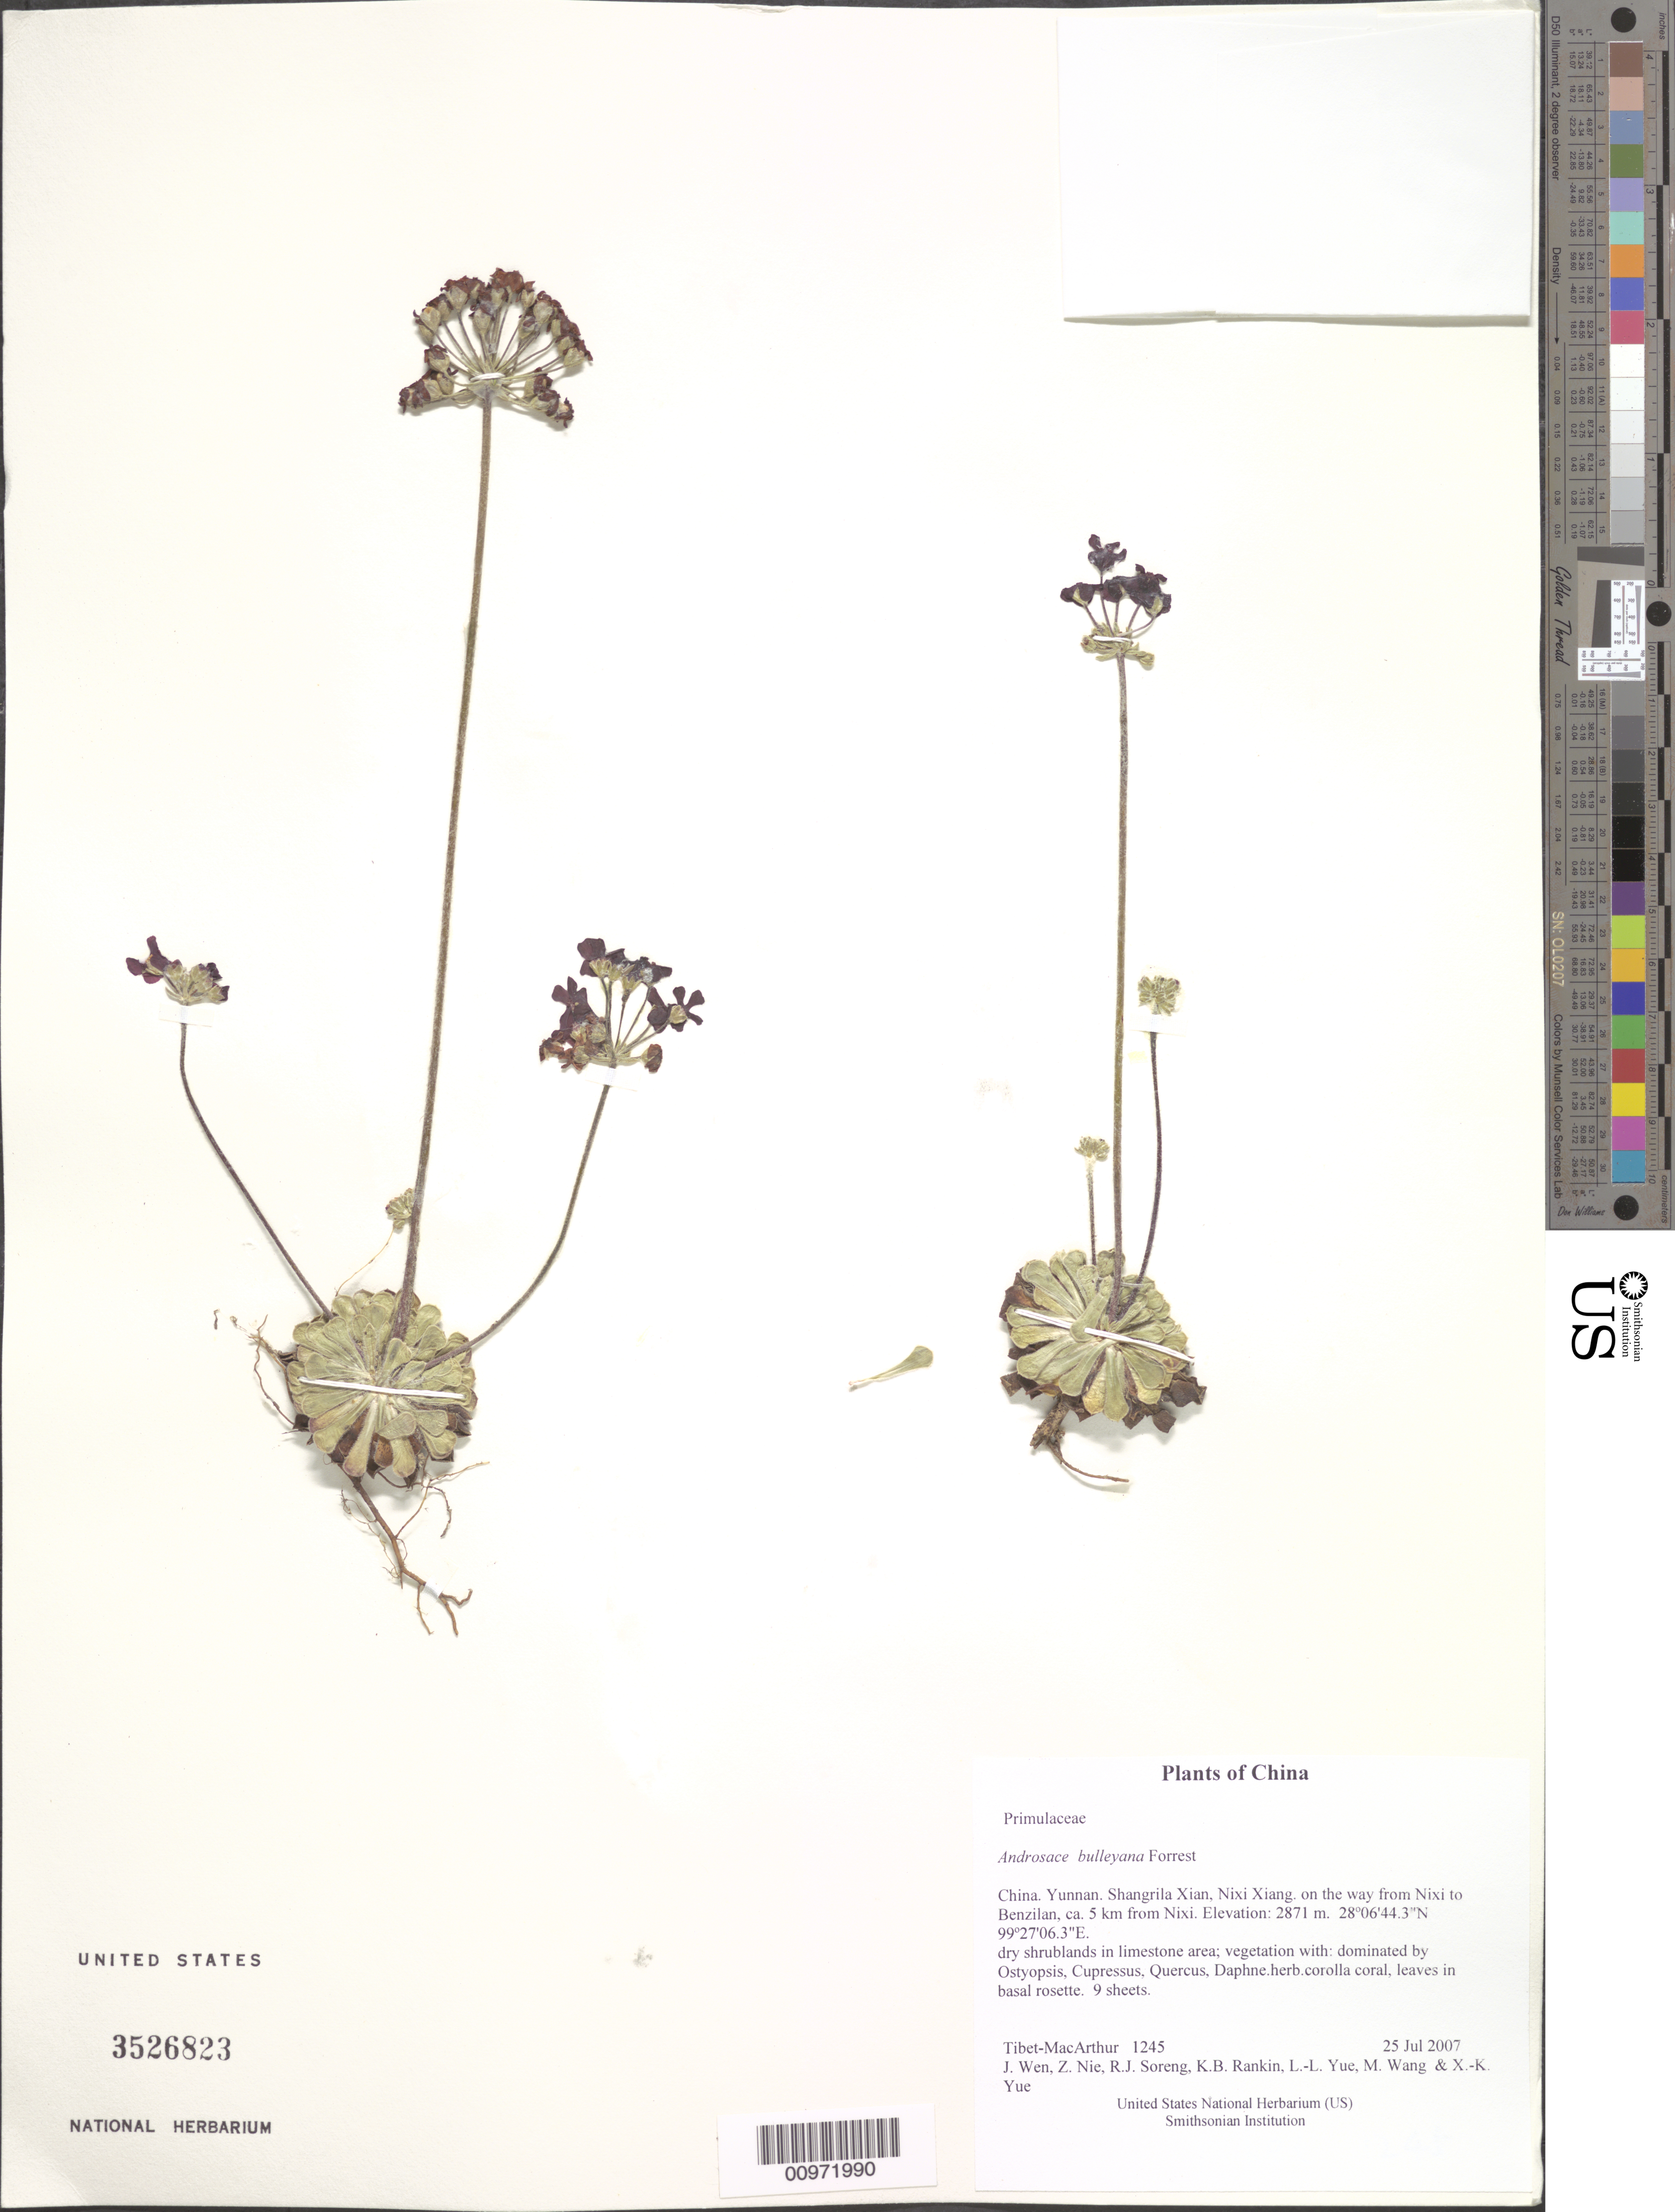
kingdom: Plantae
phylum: Tracheophyta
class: Magnoliopsida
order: Ericales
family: Primulaceae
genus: Androsace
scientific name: Androsace bulleyana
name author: Forrest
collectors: Tibet-MacArthur, J. Wen, Z. Nie, R. J. Soreng, K. Rankin, L. Yue, M. Wang & X. Yue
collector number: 1245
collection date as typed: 25 Jul 2007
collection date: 2007-07-25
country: China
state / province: Yunnan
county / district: Shangrila Xian, Nixi Xiang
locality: on the way from Nixi to Benzilan, ca. 5 km from Nixi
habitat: dry shrublands in limestone area; vegetation with: dominated by Ostyopsis, Cupressus, Quercus, Daphne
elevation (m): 2871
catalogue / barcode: US 3526823